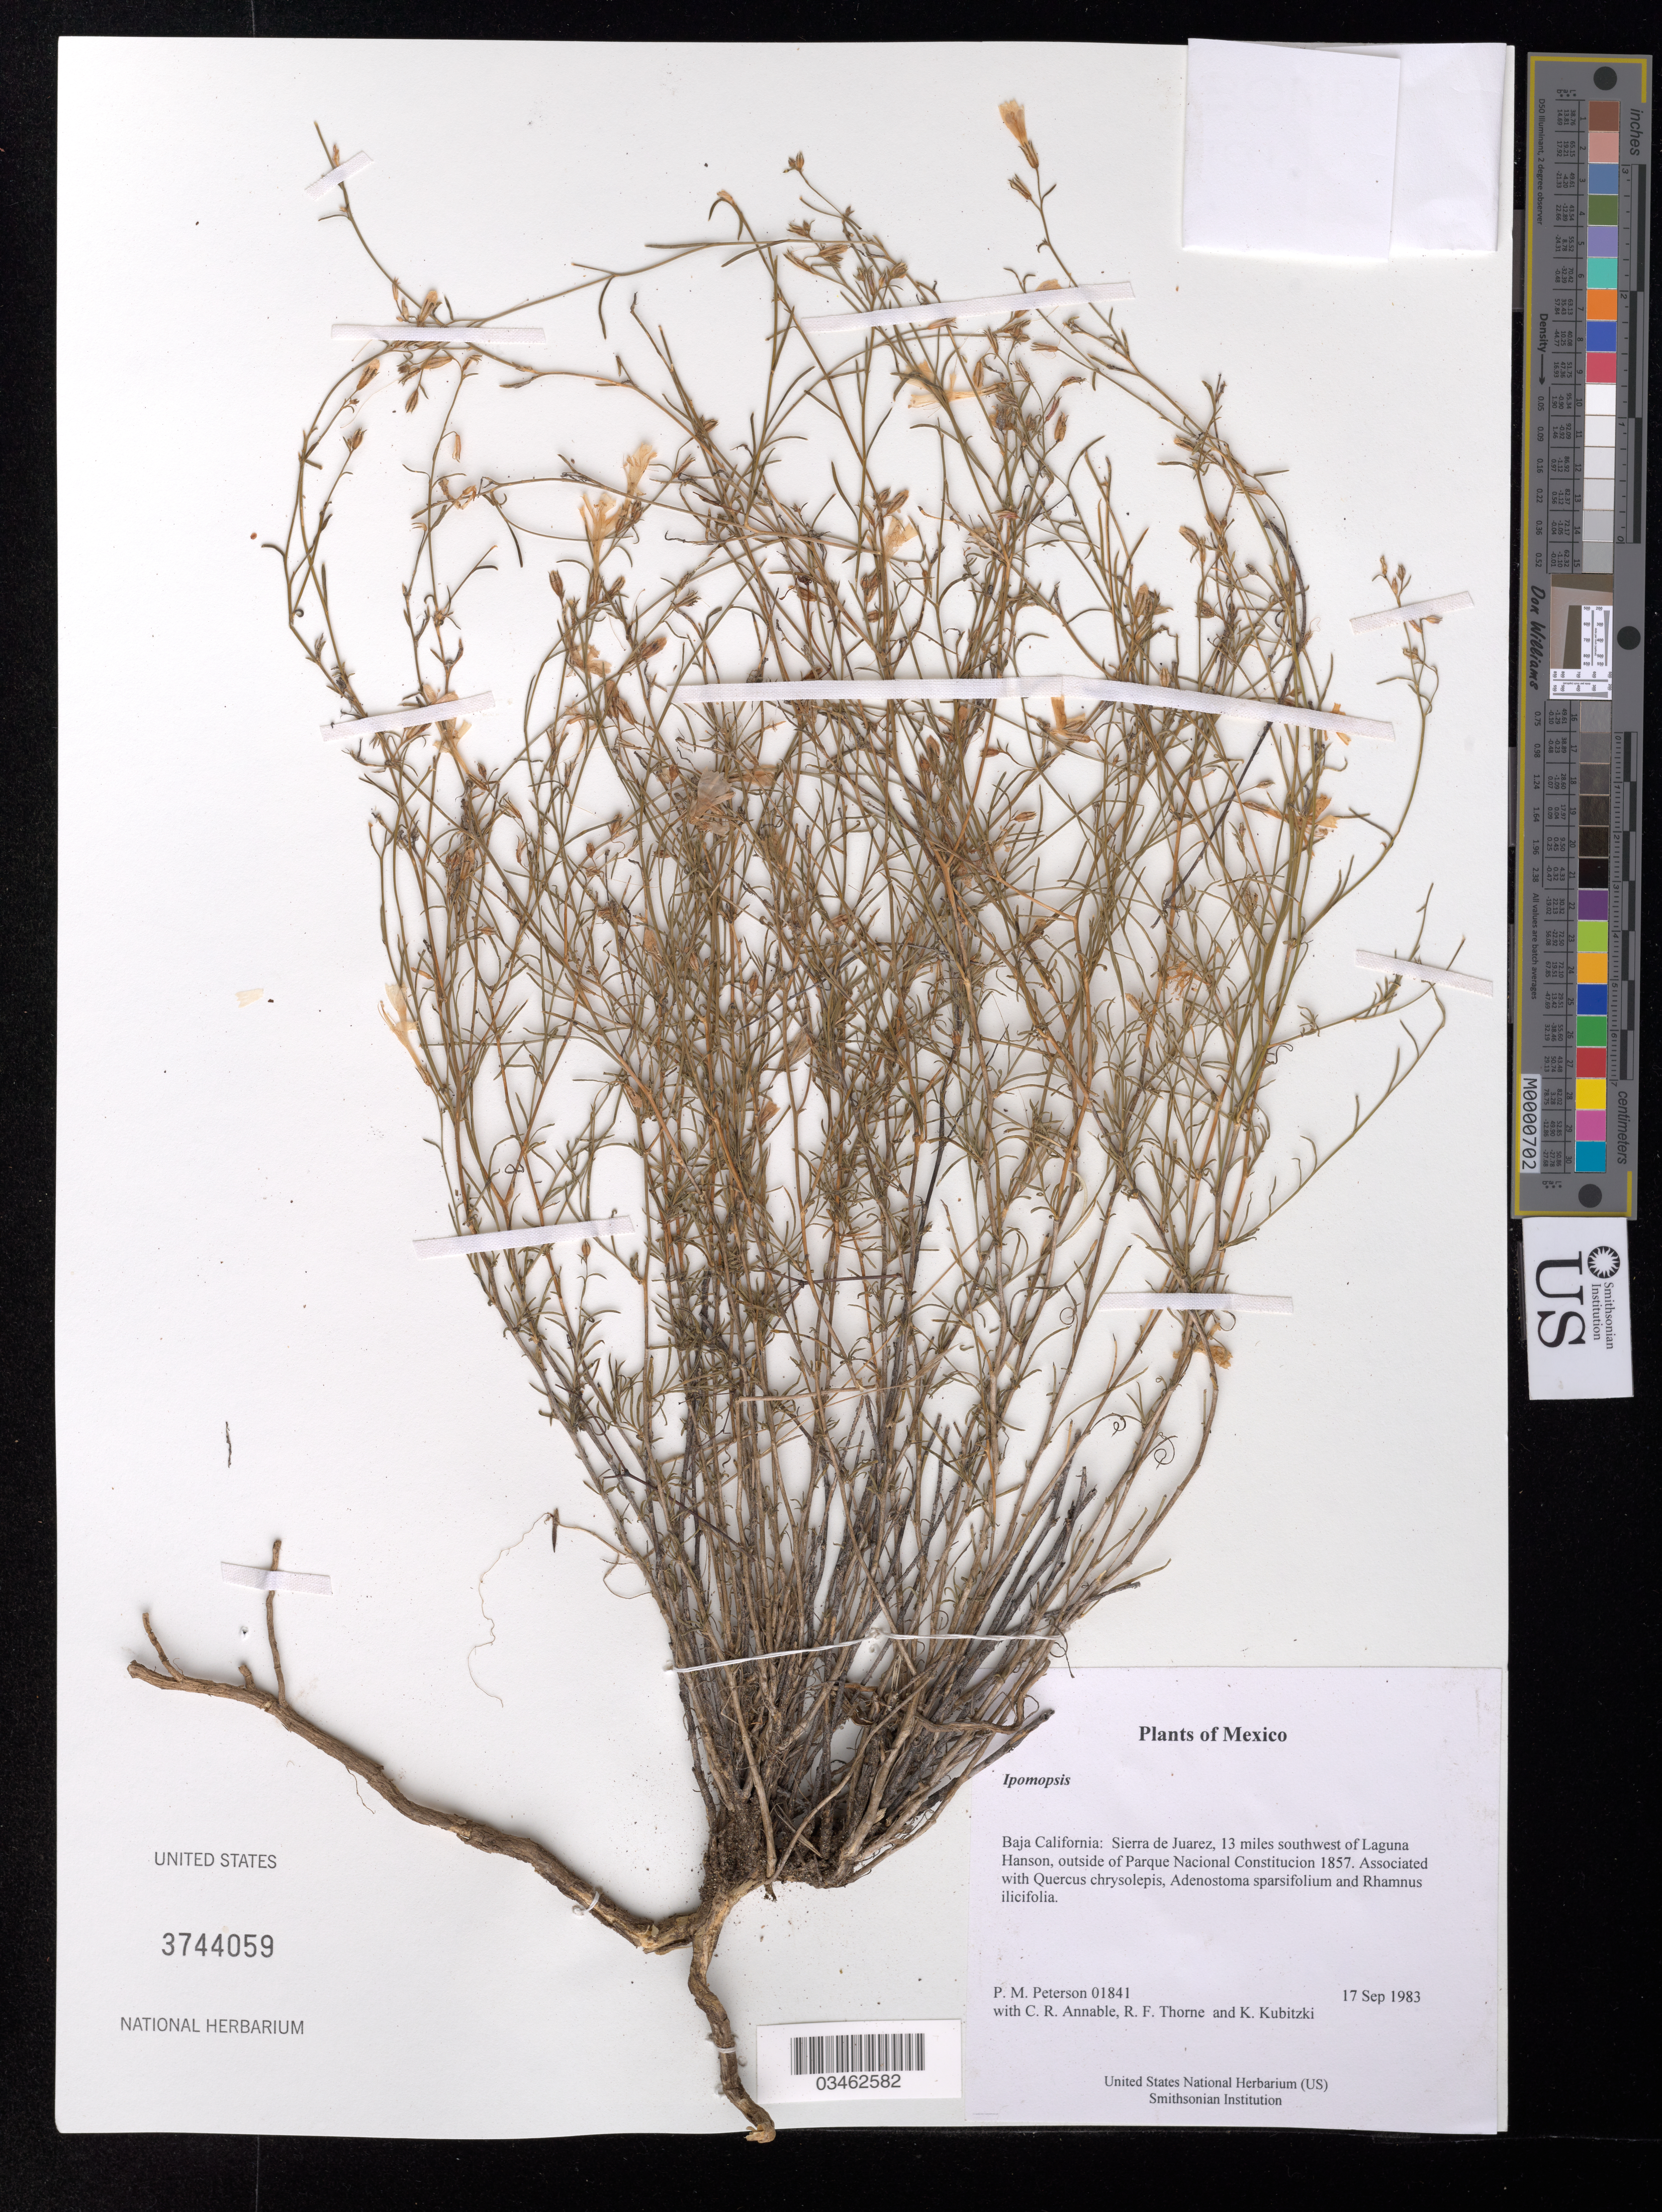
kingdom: Plantae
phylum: Tracheophyta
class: Magnoliopsida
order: Ericales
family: Polemoniaceae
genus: Ipomopsis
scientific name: Ipomopsis sp.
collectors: P. M. Peterson, C. R. Annable, R. F. Thorne & K. Kubitzki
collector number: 01841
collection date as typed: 17 Sep 1983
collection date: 1983-09-17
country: Mexico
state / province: Baja California Norte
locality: Sierra de Juarez, 13 miles southwest of Laguna Hanson, outside of Parque Nacional Constitucion 1857.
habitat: Associated with Quercus chrysolepis, Adenostoma sparsifolium and Rhamnus ilicifolia.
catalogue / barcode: US 3744059